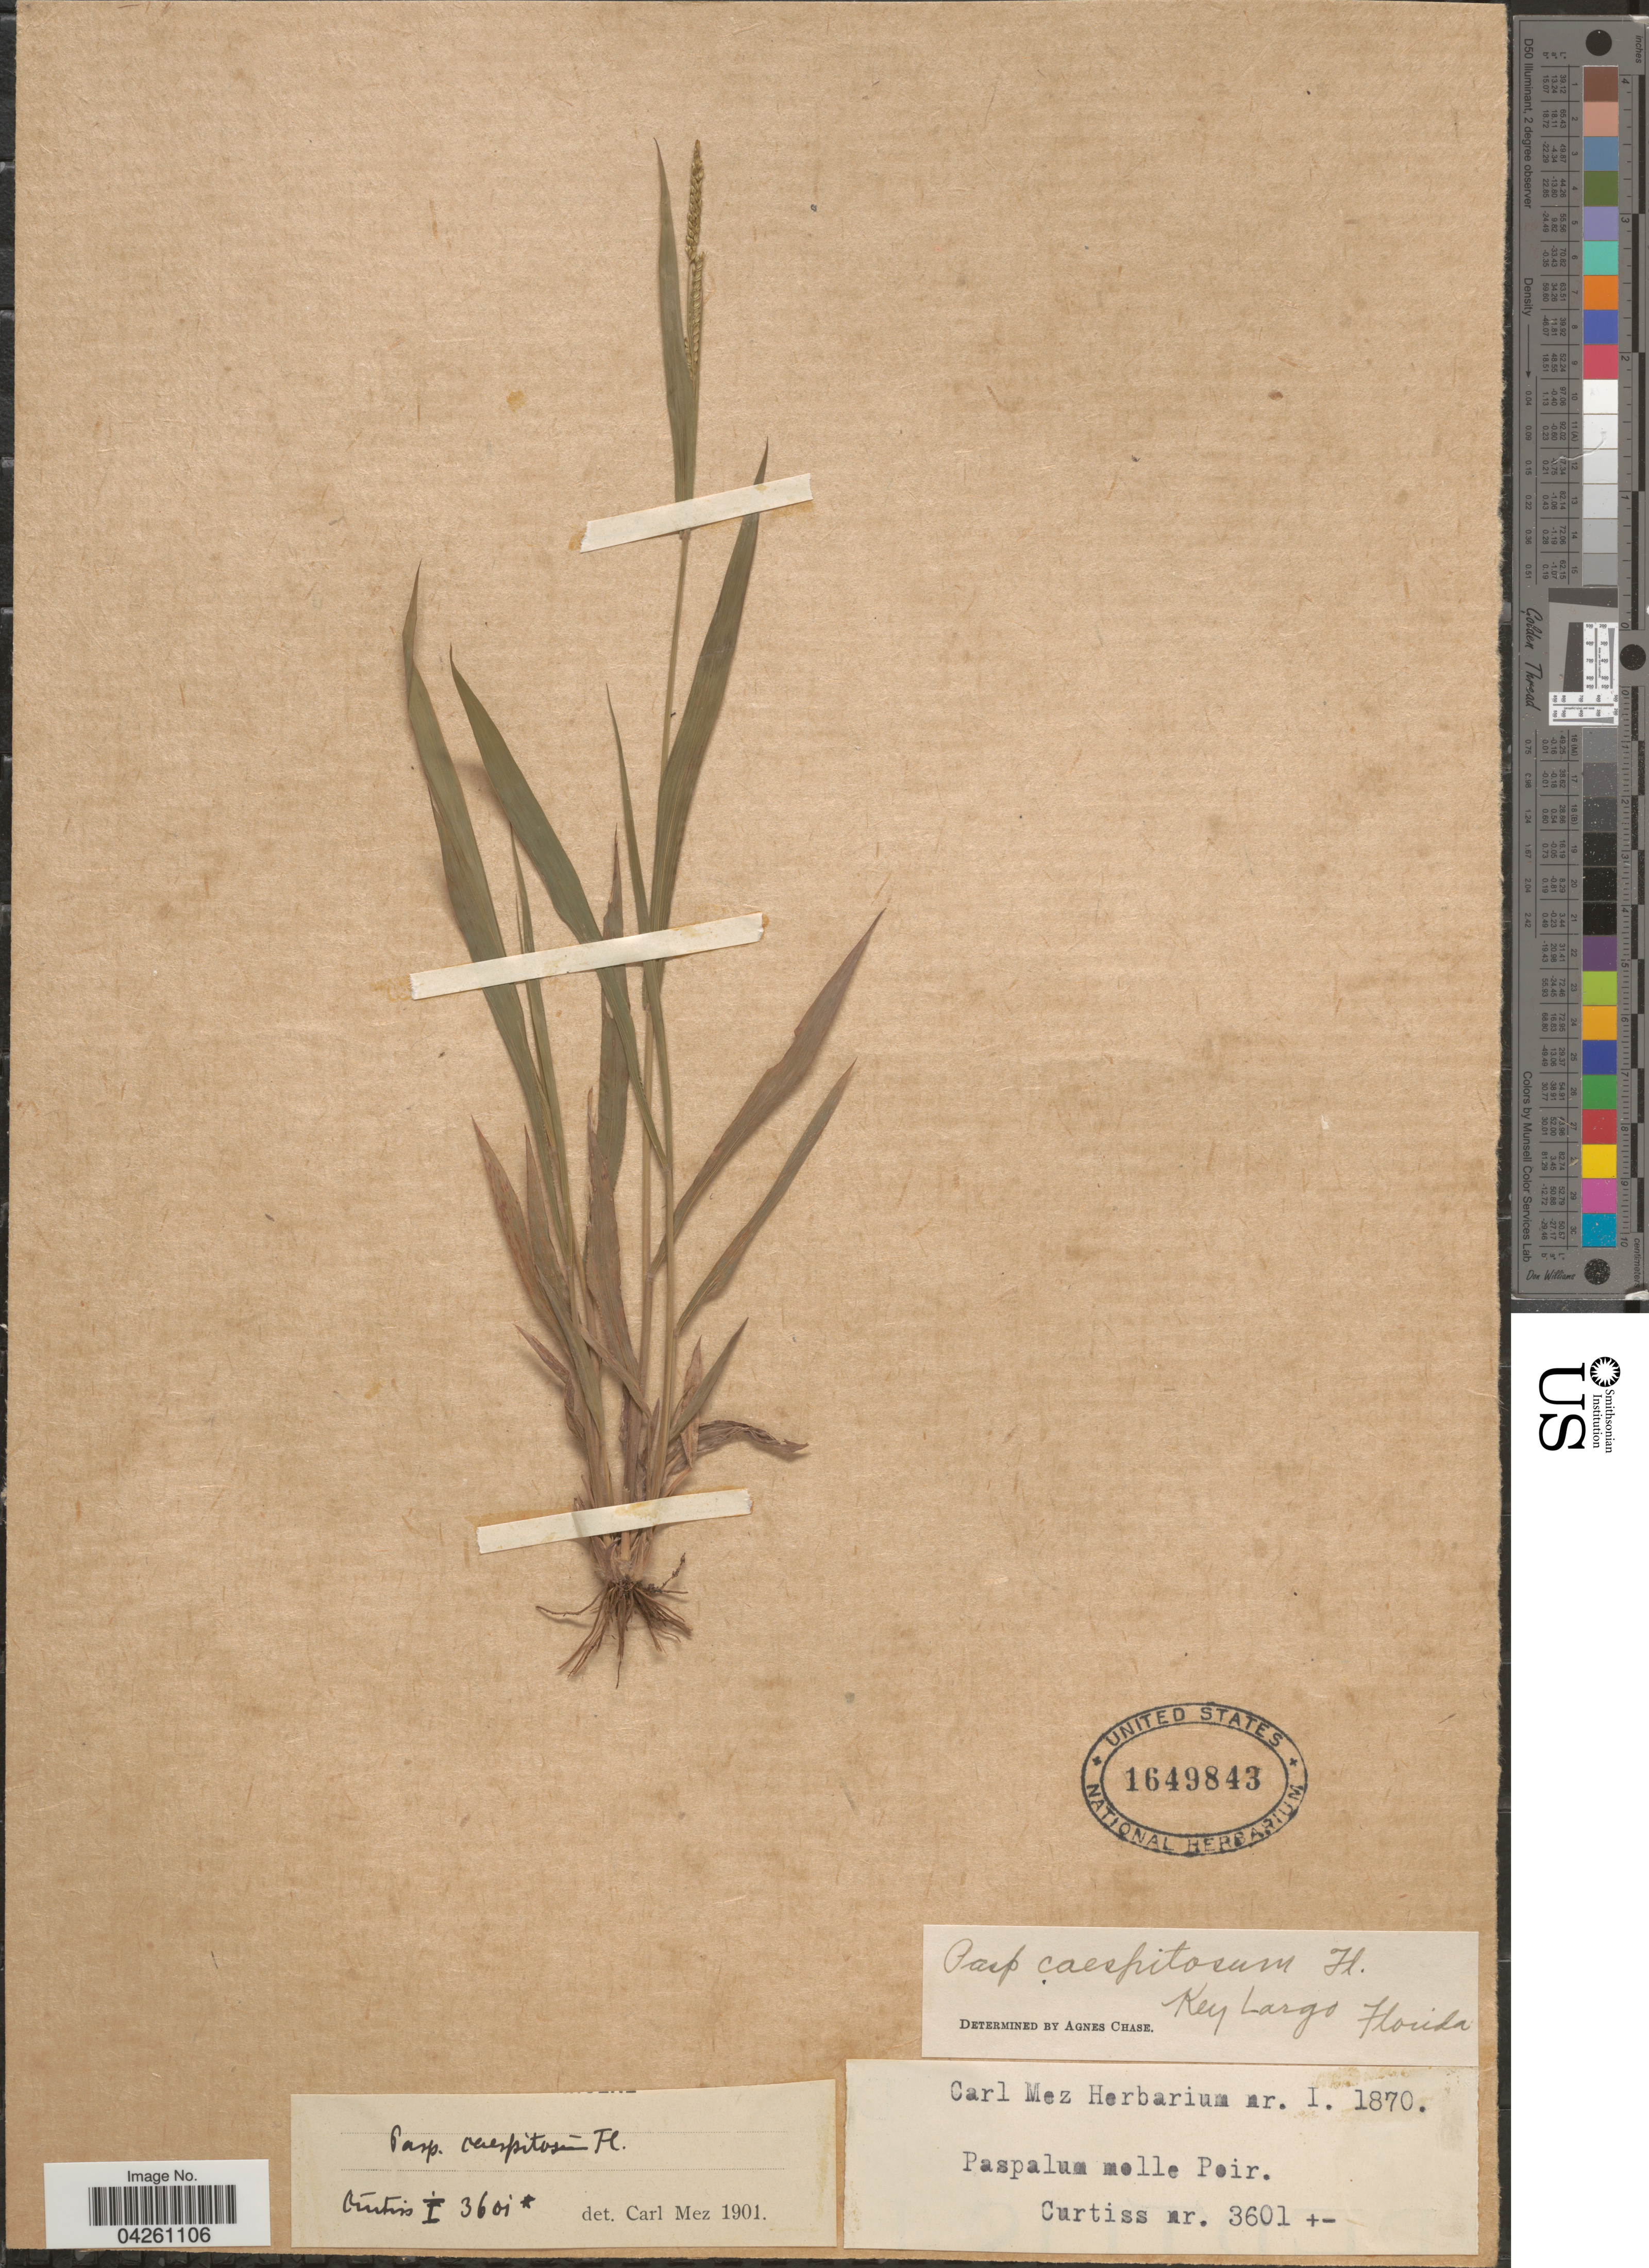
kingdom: Plantae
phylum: Tracheophyta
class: Liliopsida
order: Poales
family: Poaceae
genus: Paspalum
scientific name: Paspalum caespitosum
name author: Flüggé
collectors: -. Curtiss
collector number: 3601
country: United States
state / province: Florida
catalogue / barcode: US 1649843